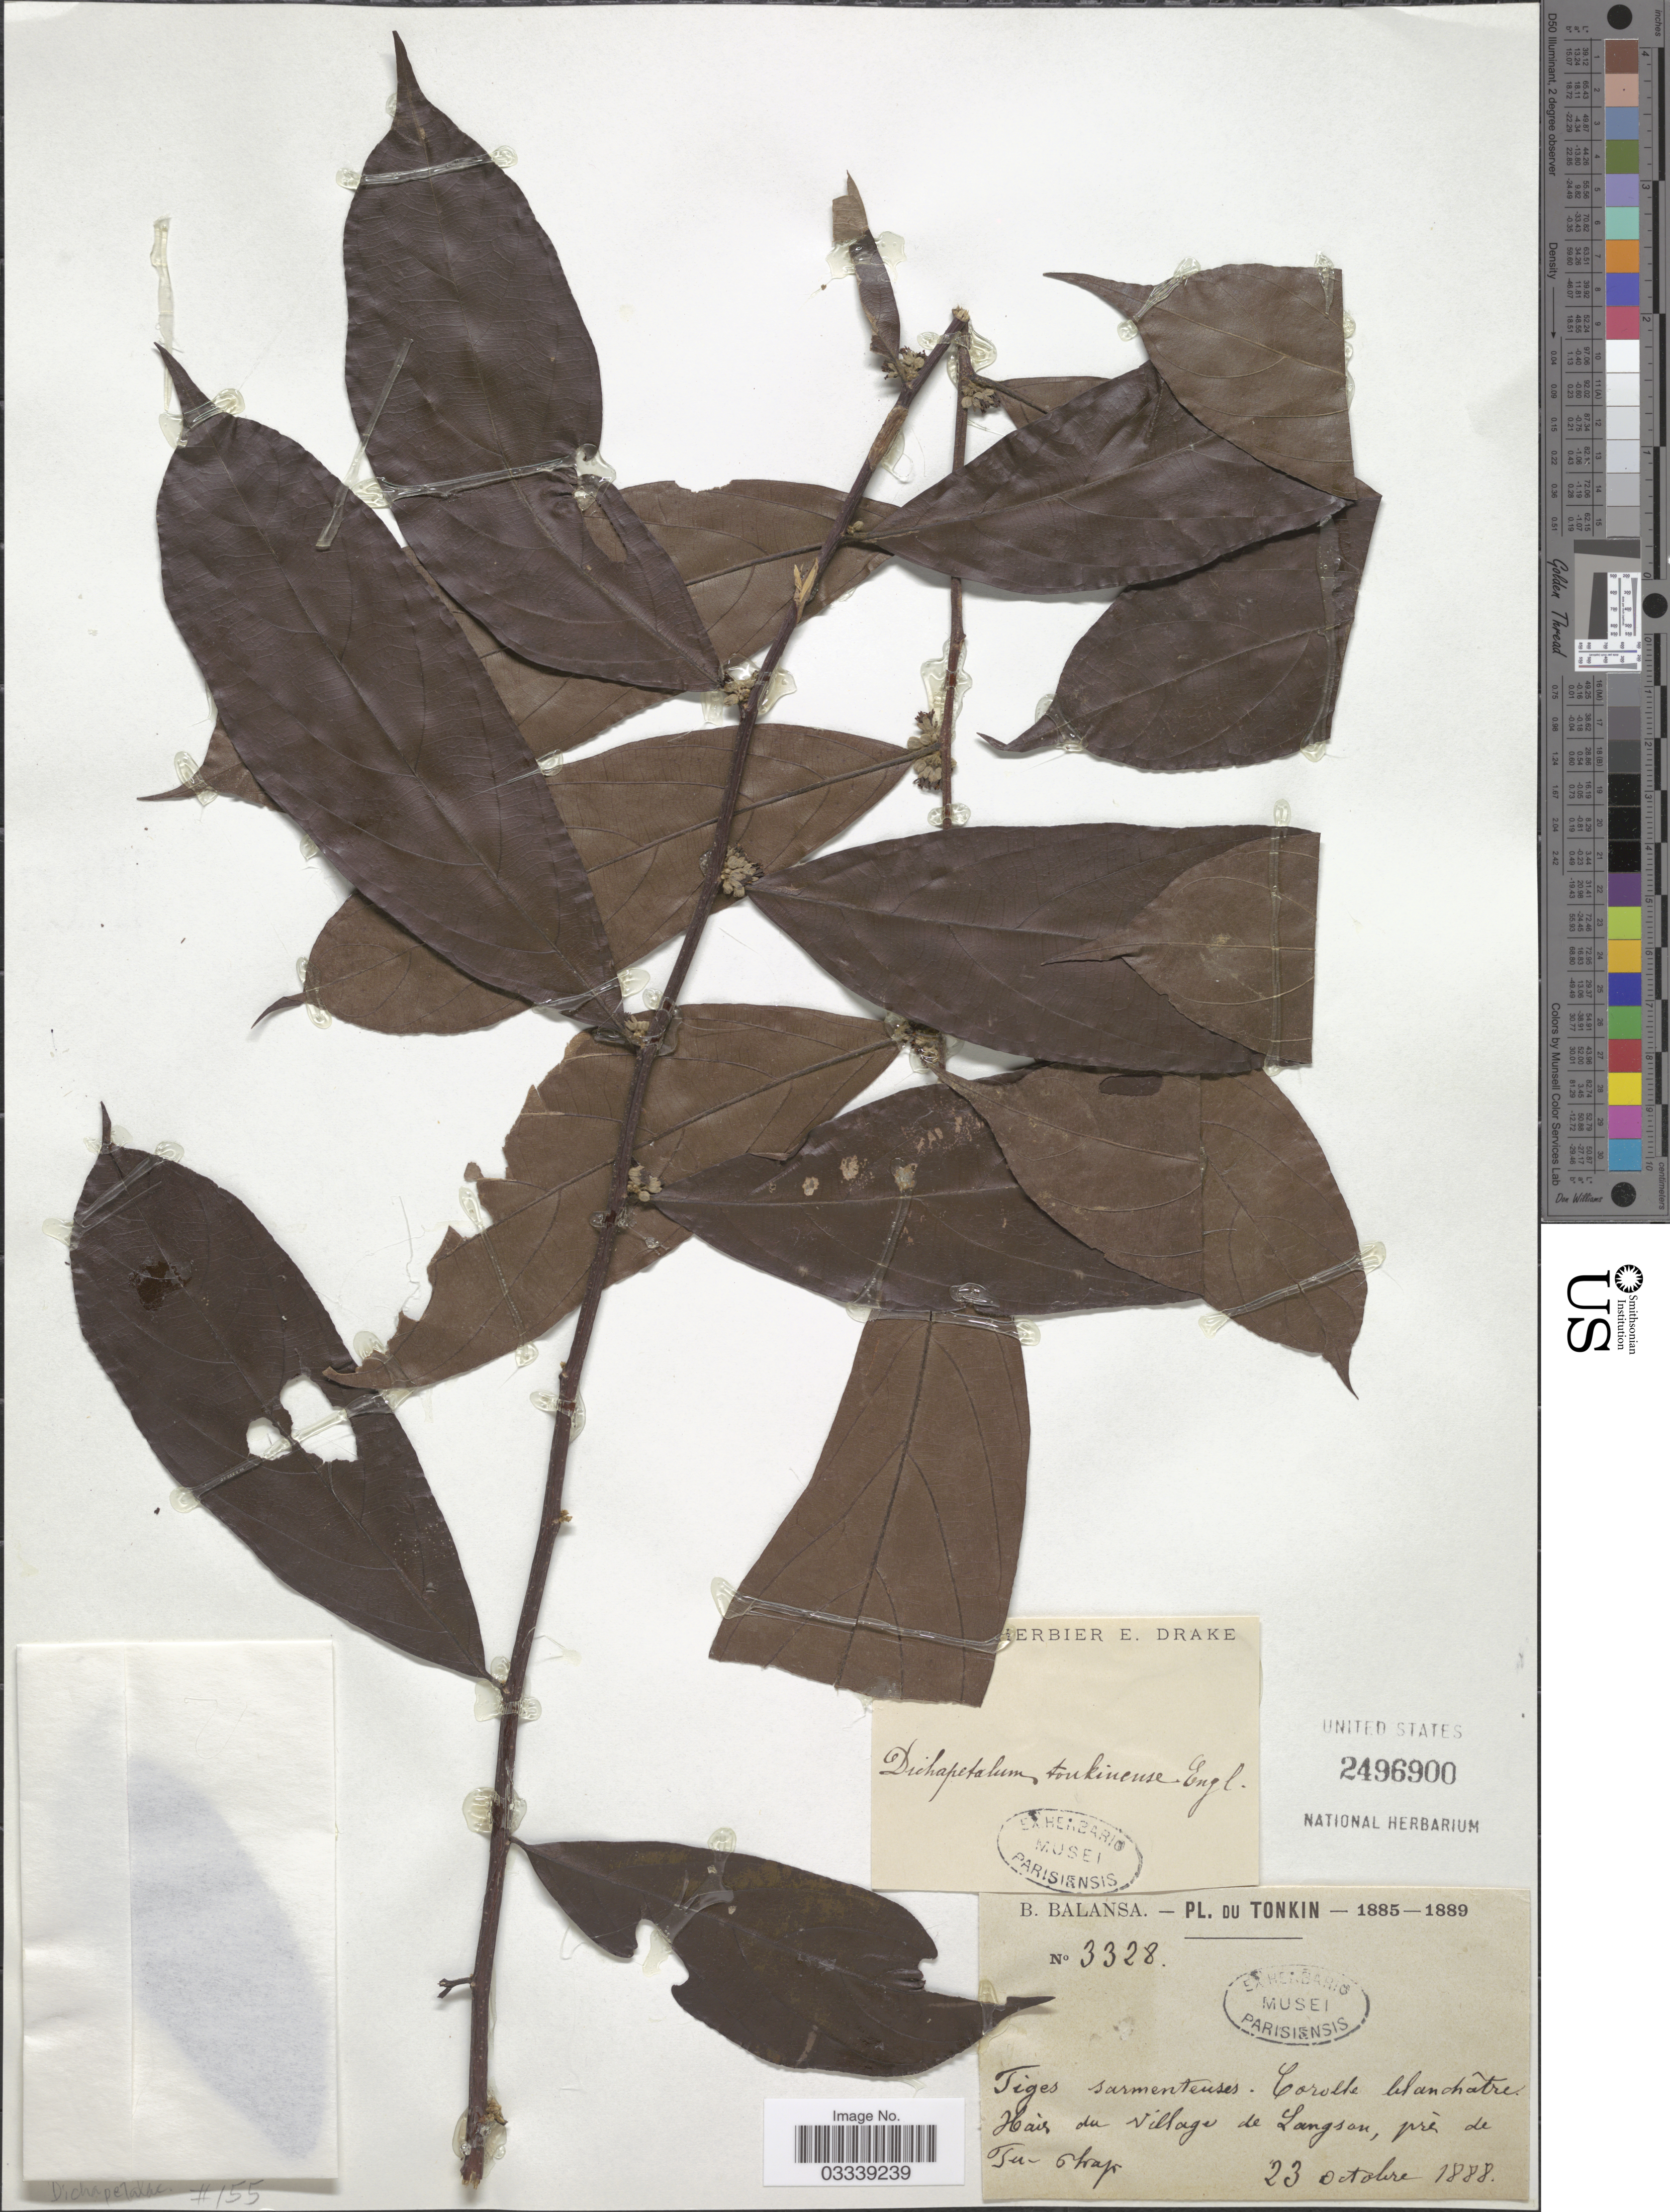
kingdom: Plantae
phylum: Tracheophyta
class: Magnoliopsida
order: Malpighiales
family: Dichapetalaceae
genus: Dichapetalum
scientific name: Dichapetalum tonkinense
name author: Engl.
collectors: B. Balansa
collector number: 3328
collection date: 1888-10-23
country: Vietnam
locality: Tonkin. Haies du village de Langson, pres de Tu-Chap [interpreted]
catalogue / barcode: US 2496900